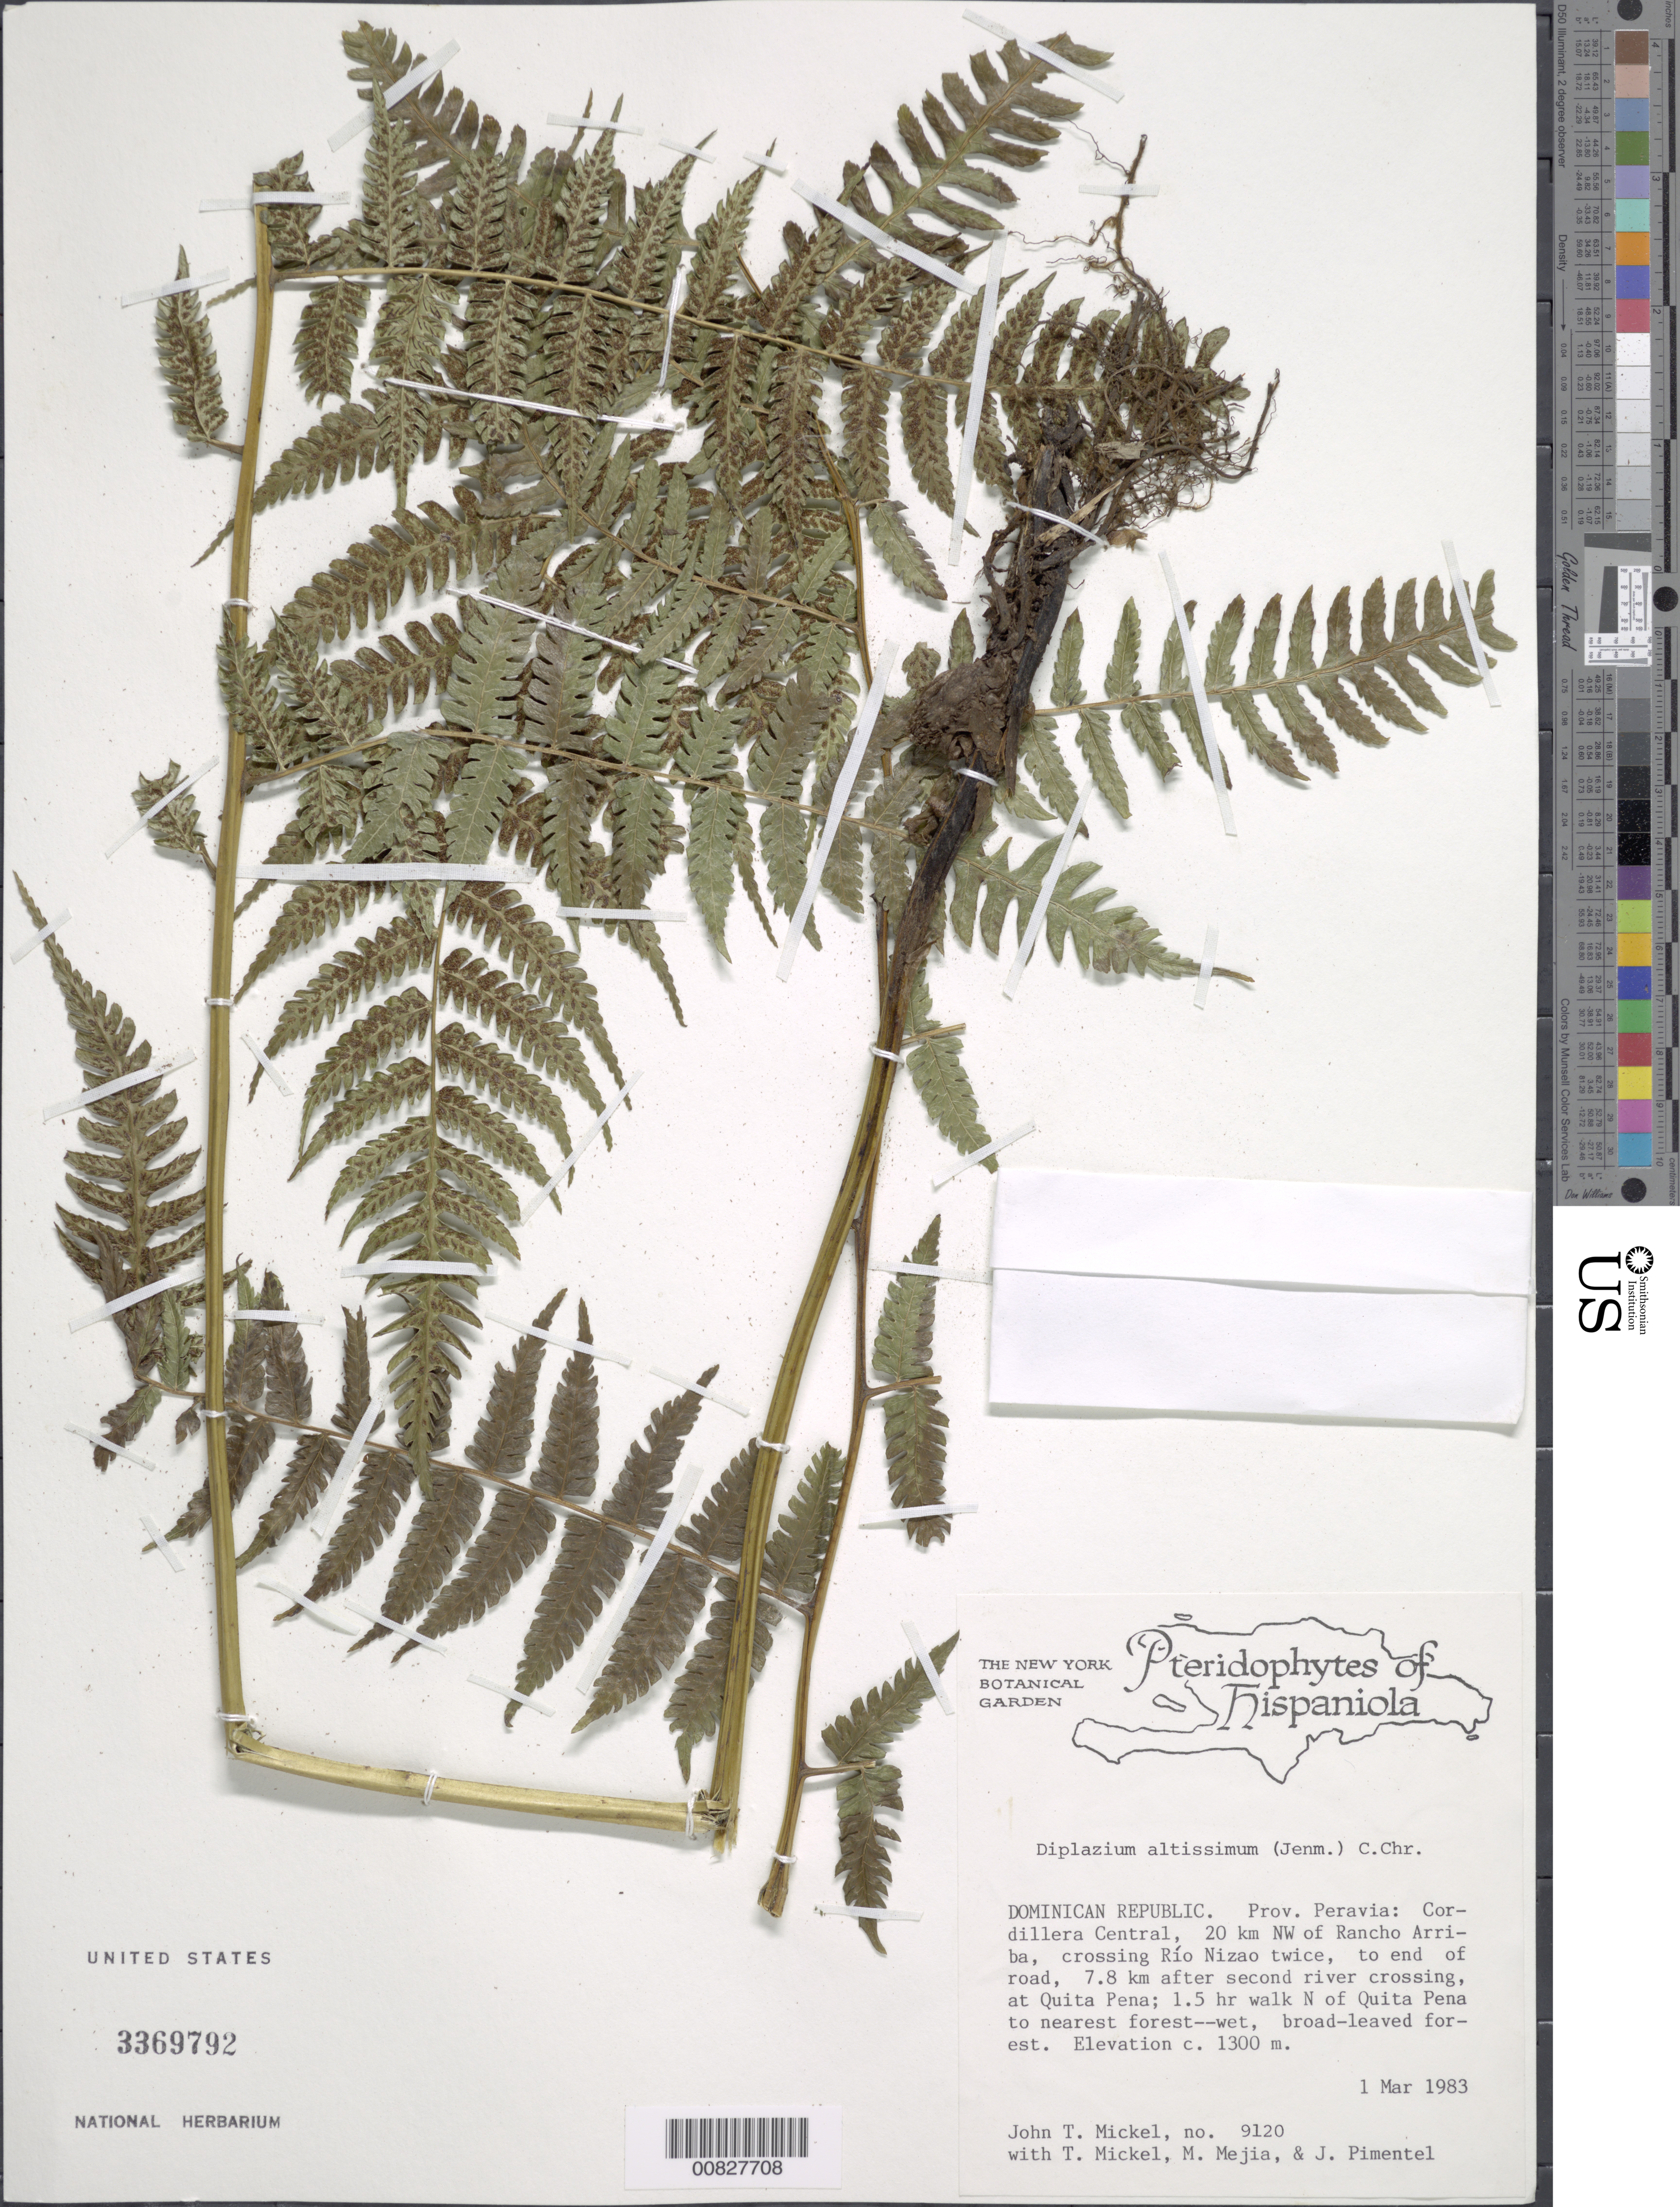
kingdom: Plantae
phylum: Tracheophyta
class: Polypodiopsida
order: Polypodiales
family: Athyriaceae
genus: Diplazium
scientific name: Diplazium altissimum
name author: (Jenman) C. Chr.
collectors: J. T. Mickel, T. Mickel, M. Mejia & J. Pimentel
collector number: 9120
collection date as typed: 01 Mar 1983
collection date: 1983-03-01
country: Dominican Republic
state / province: Peravia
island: Hispaniola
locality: Cordillera Central, 20 km NW of Rancho Arriba, crossing Río Nizao twice, 7.8 km after second crossing, at Quita Pena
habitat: Wet, broad-leaved forest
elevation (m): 1300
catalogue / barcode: US 3369792